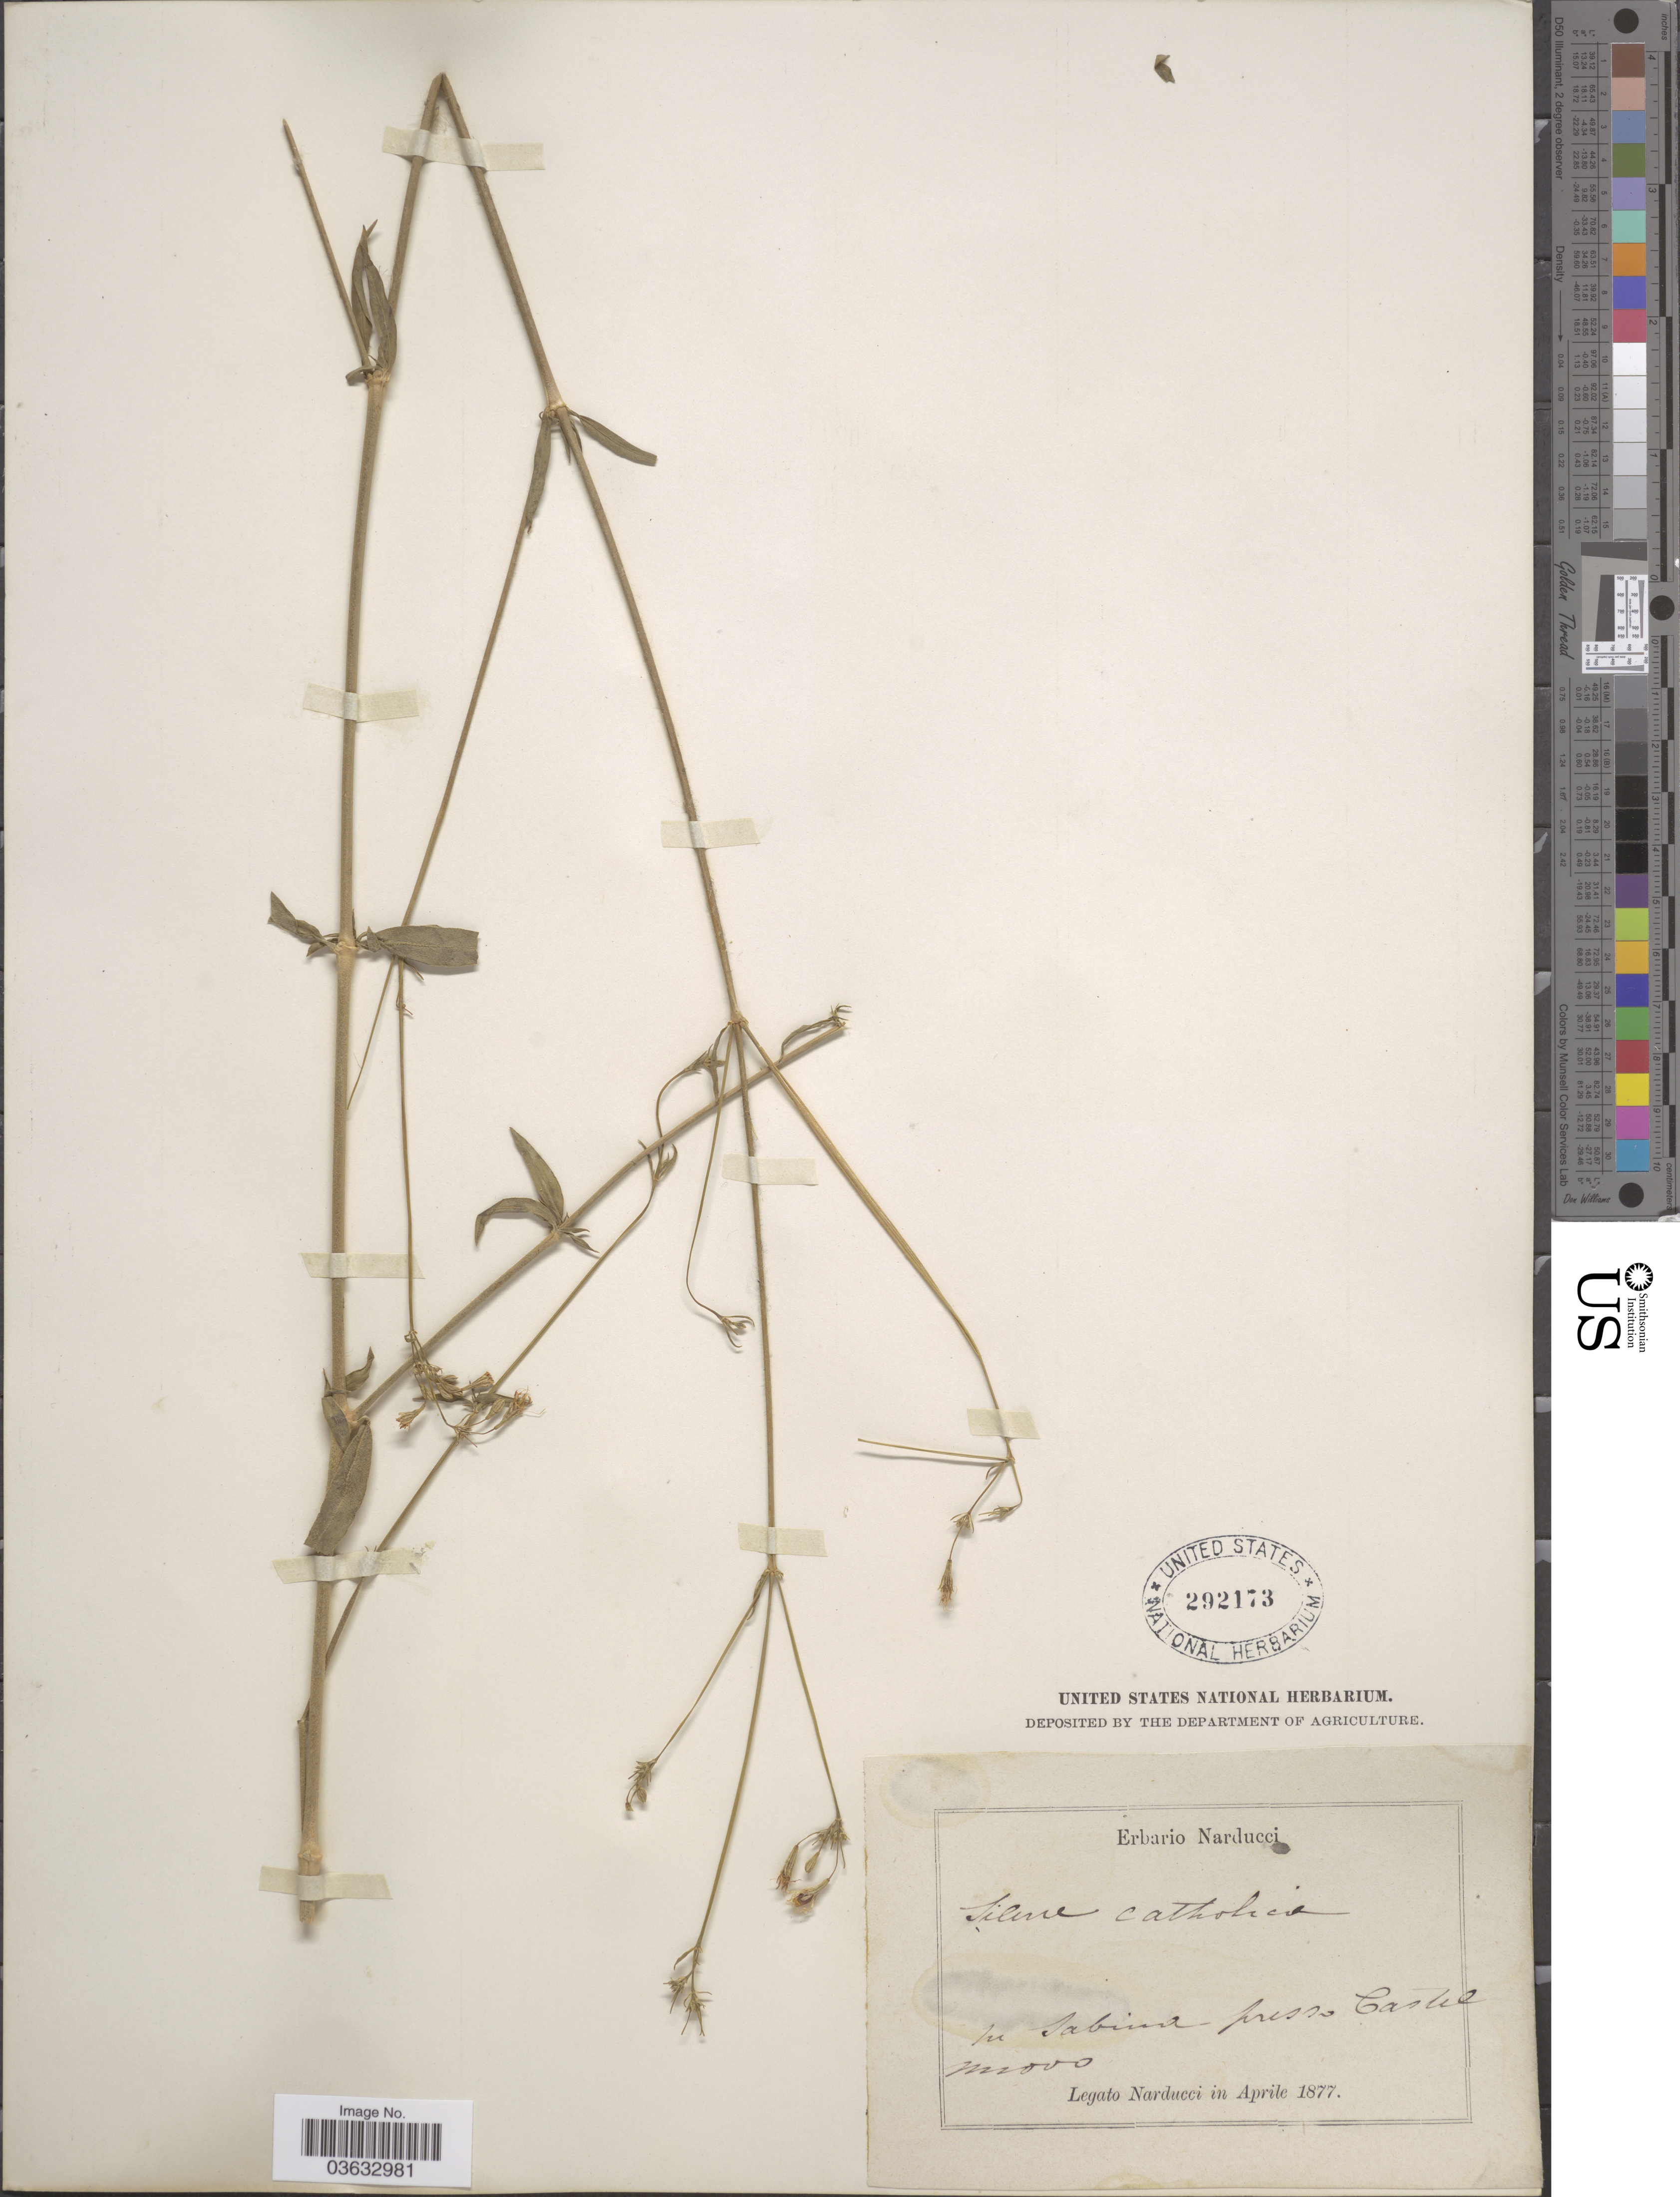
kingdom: Plantae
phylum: Tracheophyta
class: Magnoliopsida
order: Caryophyllales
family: Caryophyllaceae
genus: Silene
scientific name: Silene catholica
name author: (L.) W.T. Aiton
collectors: -. Narducci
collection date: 1877-04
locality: In sabina presso Castre [interpreted] provo.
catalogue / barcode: US 292173